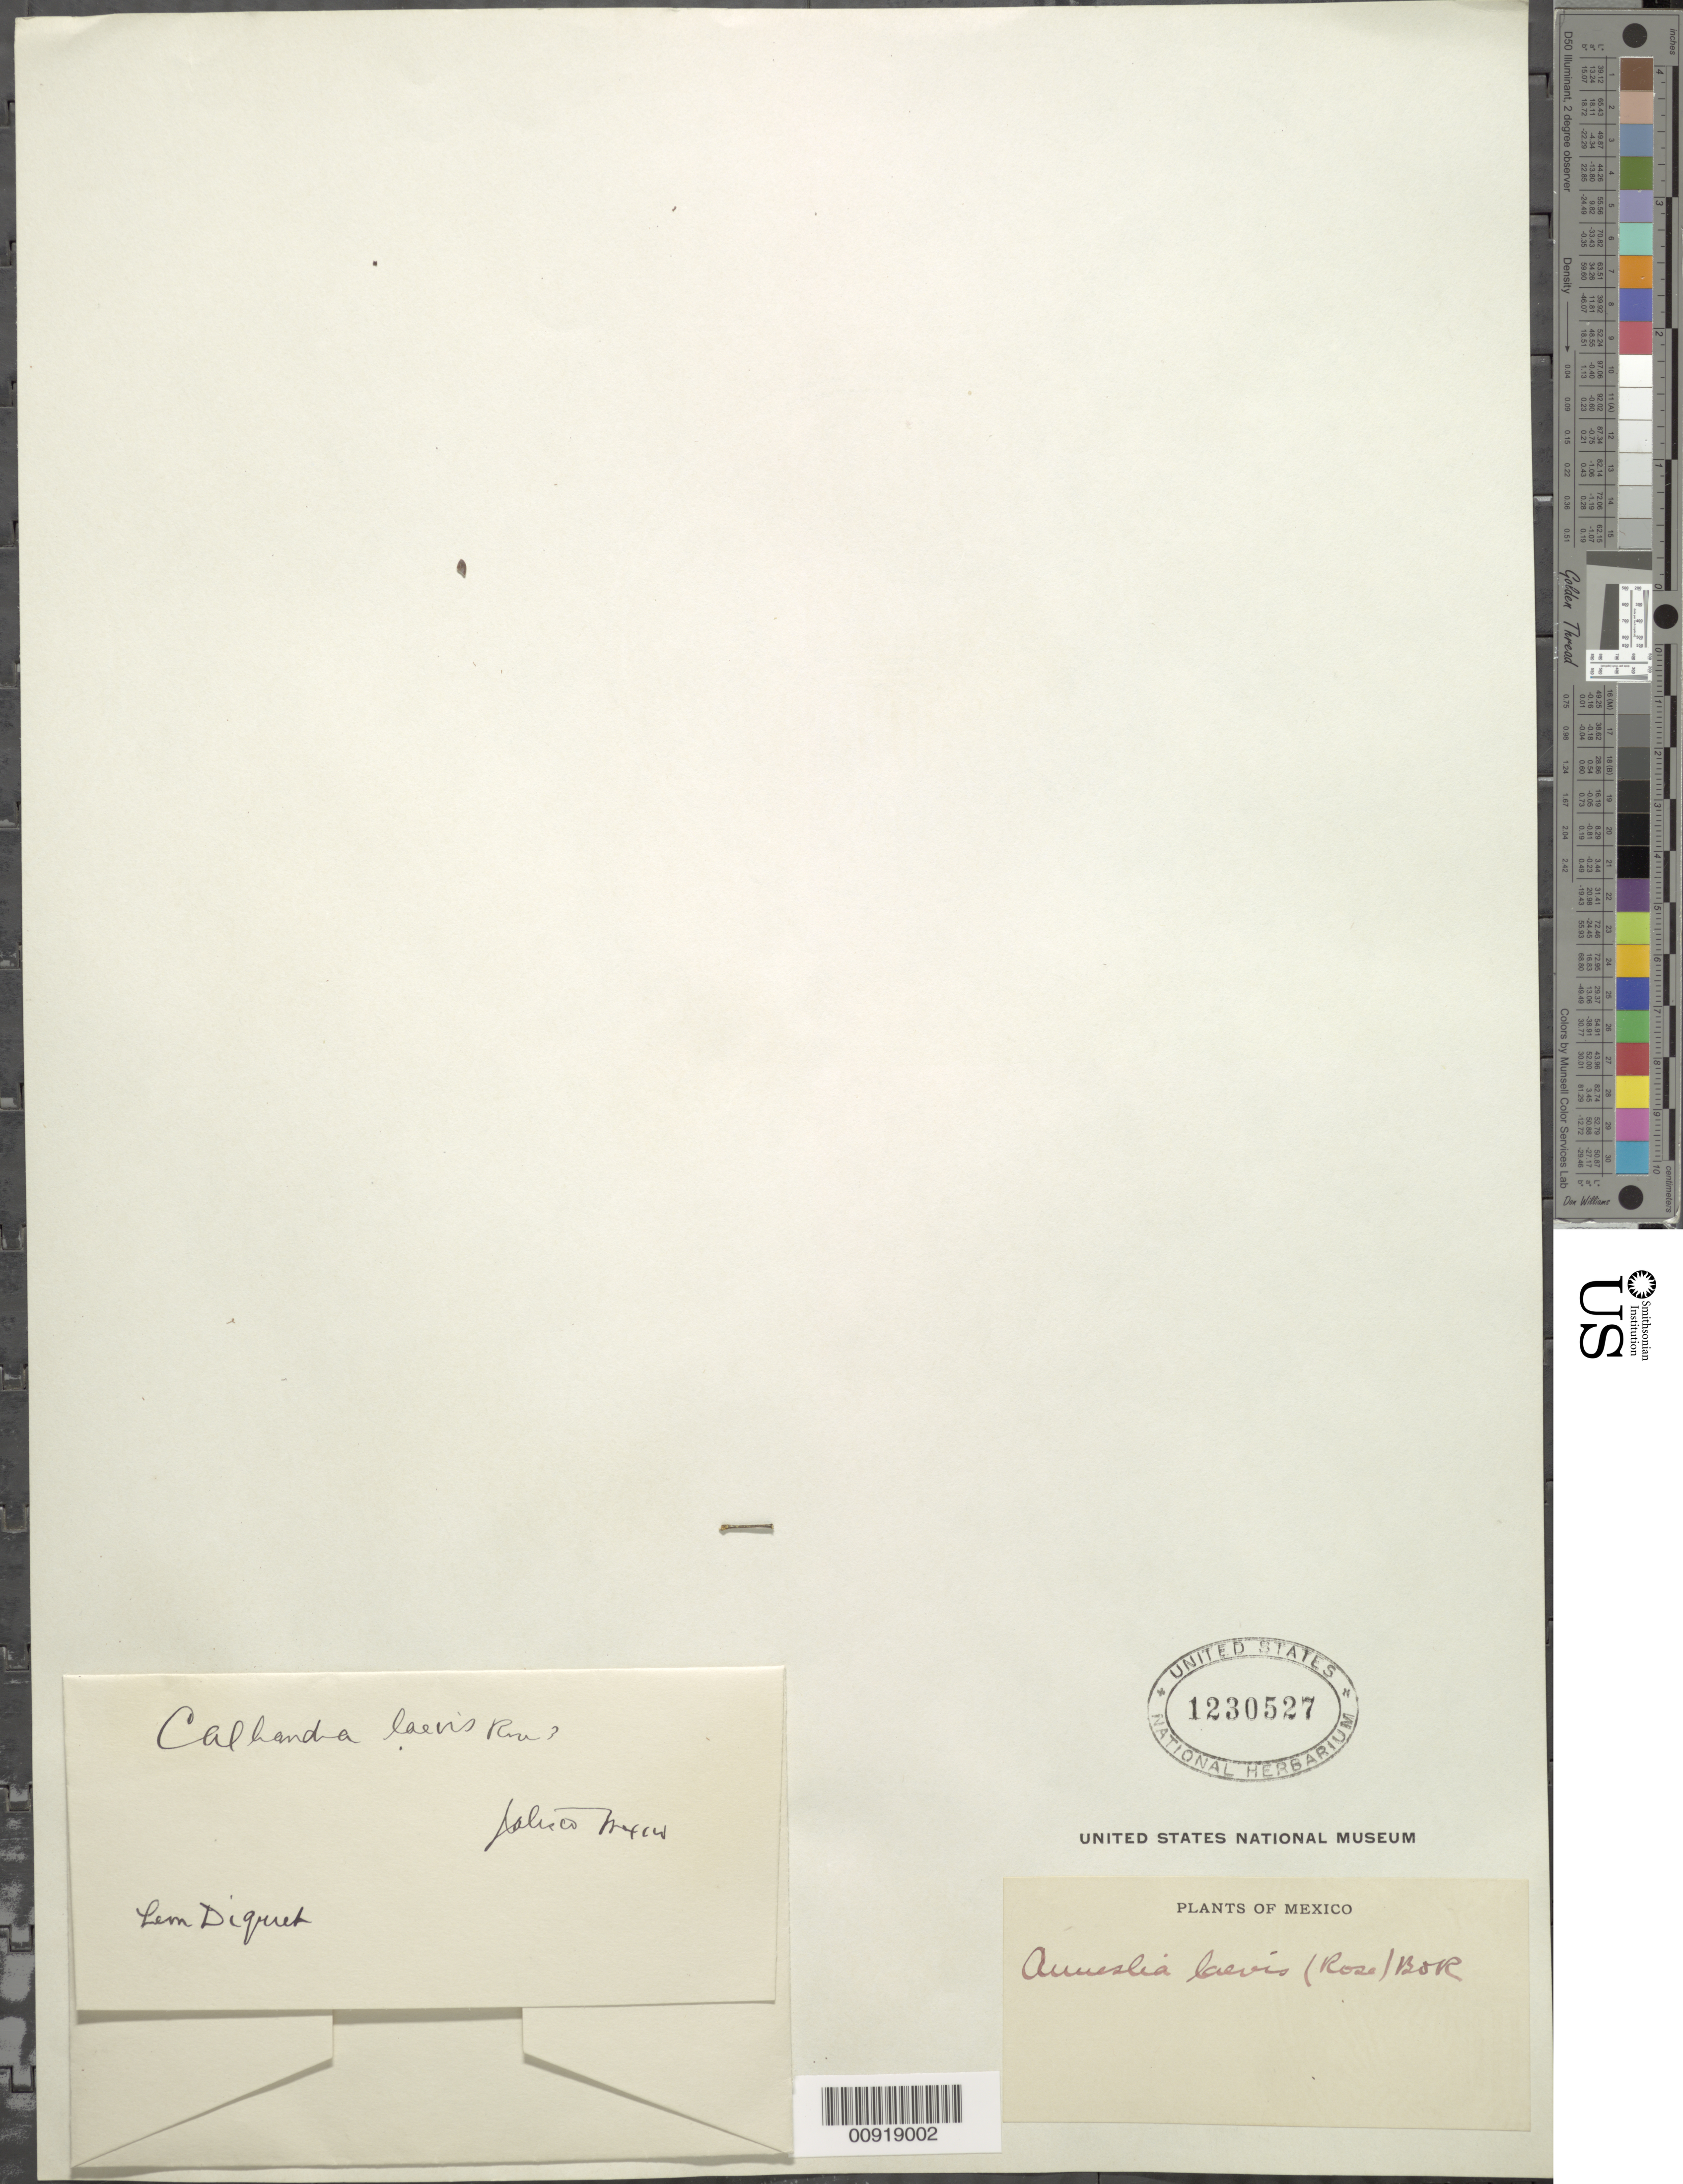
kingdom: Plantae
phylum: Tracheophyta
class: Magnoliopsida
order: Fabales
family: Fabaceae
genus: Calliandra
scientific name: Calliandra laevis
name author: Rose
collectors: L. Diquet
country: Mexico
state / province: Jalisco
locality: Jalisco.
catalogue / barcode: US 1230527